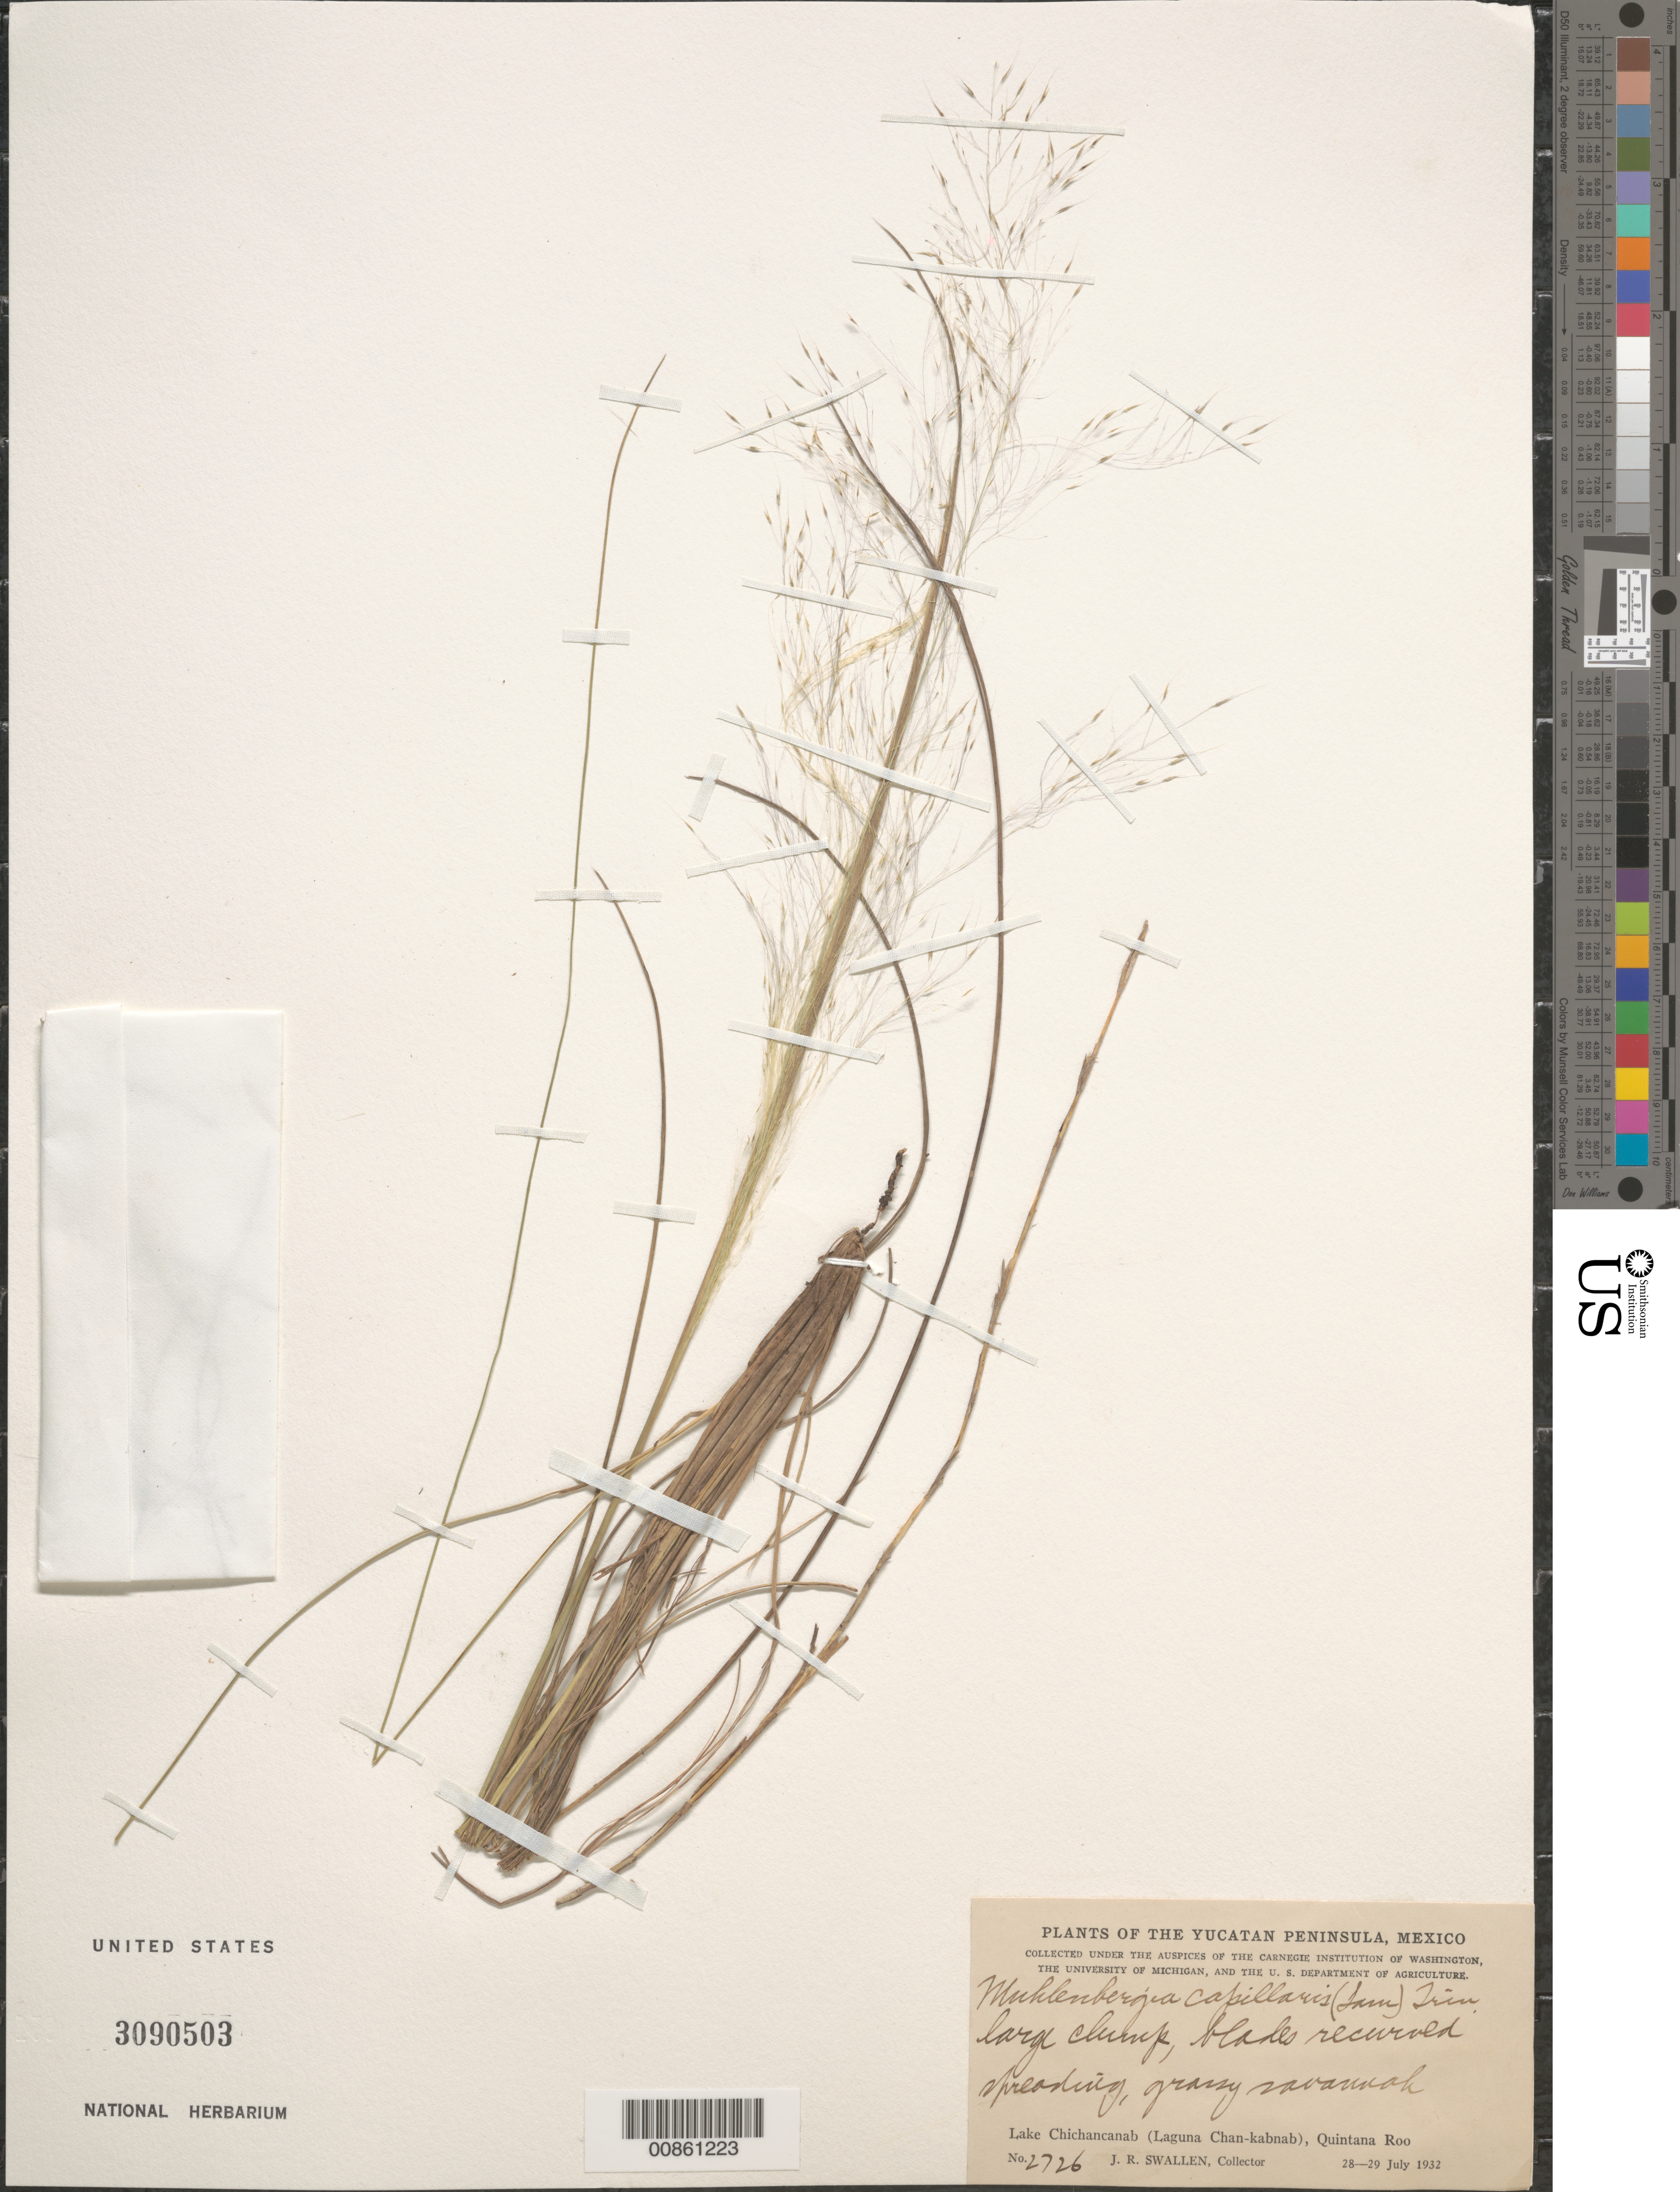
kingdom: Plantae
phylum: Tracheophyta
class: Liliopsida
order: Poales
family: Poaceae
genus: Muhlenbergia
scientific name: Muhlenbergia capillaris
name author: (Lam.) Trin.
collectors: J. R. Swallen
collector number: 2726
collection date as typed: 29 Jul 1932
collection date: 1932-07-29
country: Mexico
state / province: Quintana Roo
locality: Lake Chichancanab (Laguna Chan-kabnab), Quintana Roo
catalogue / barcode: US 3090503